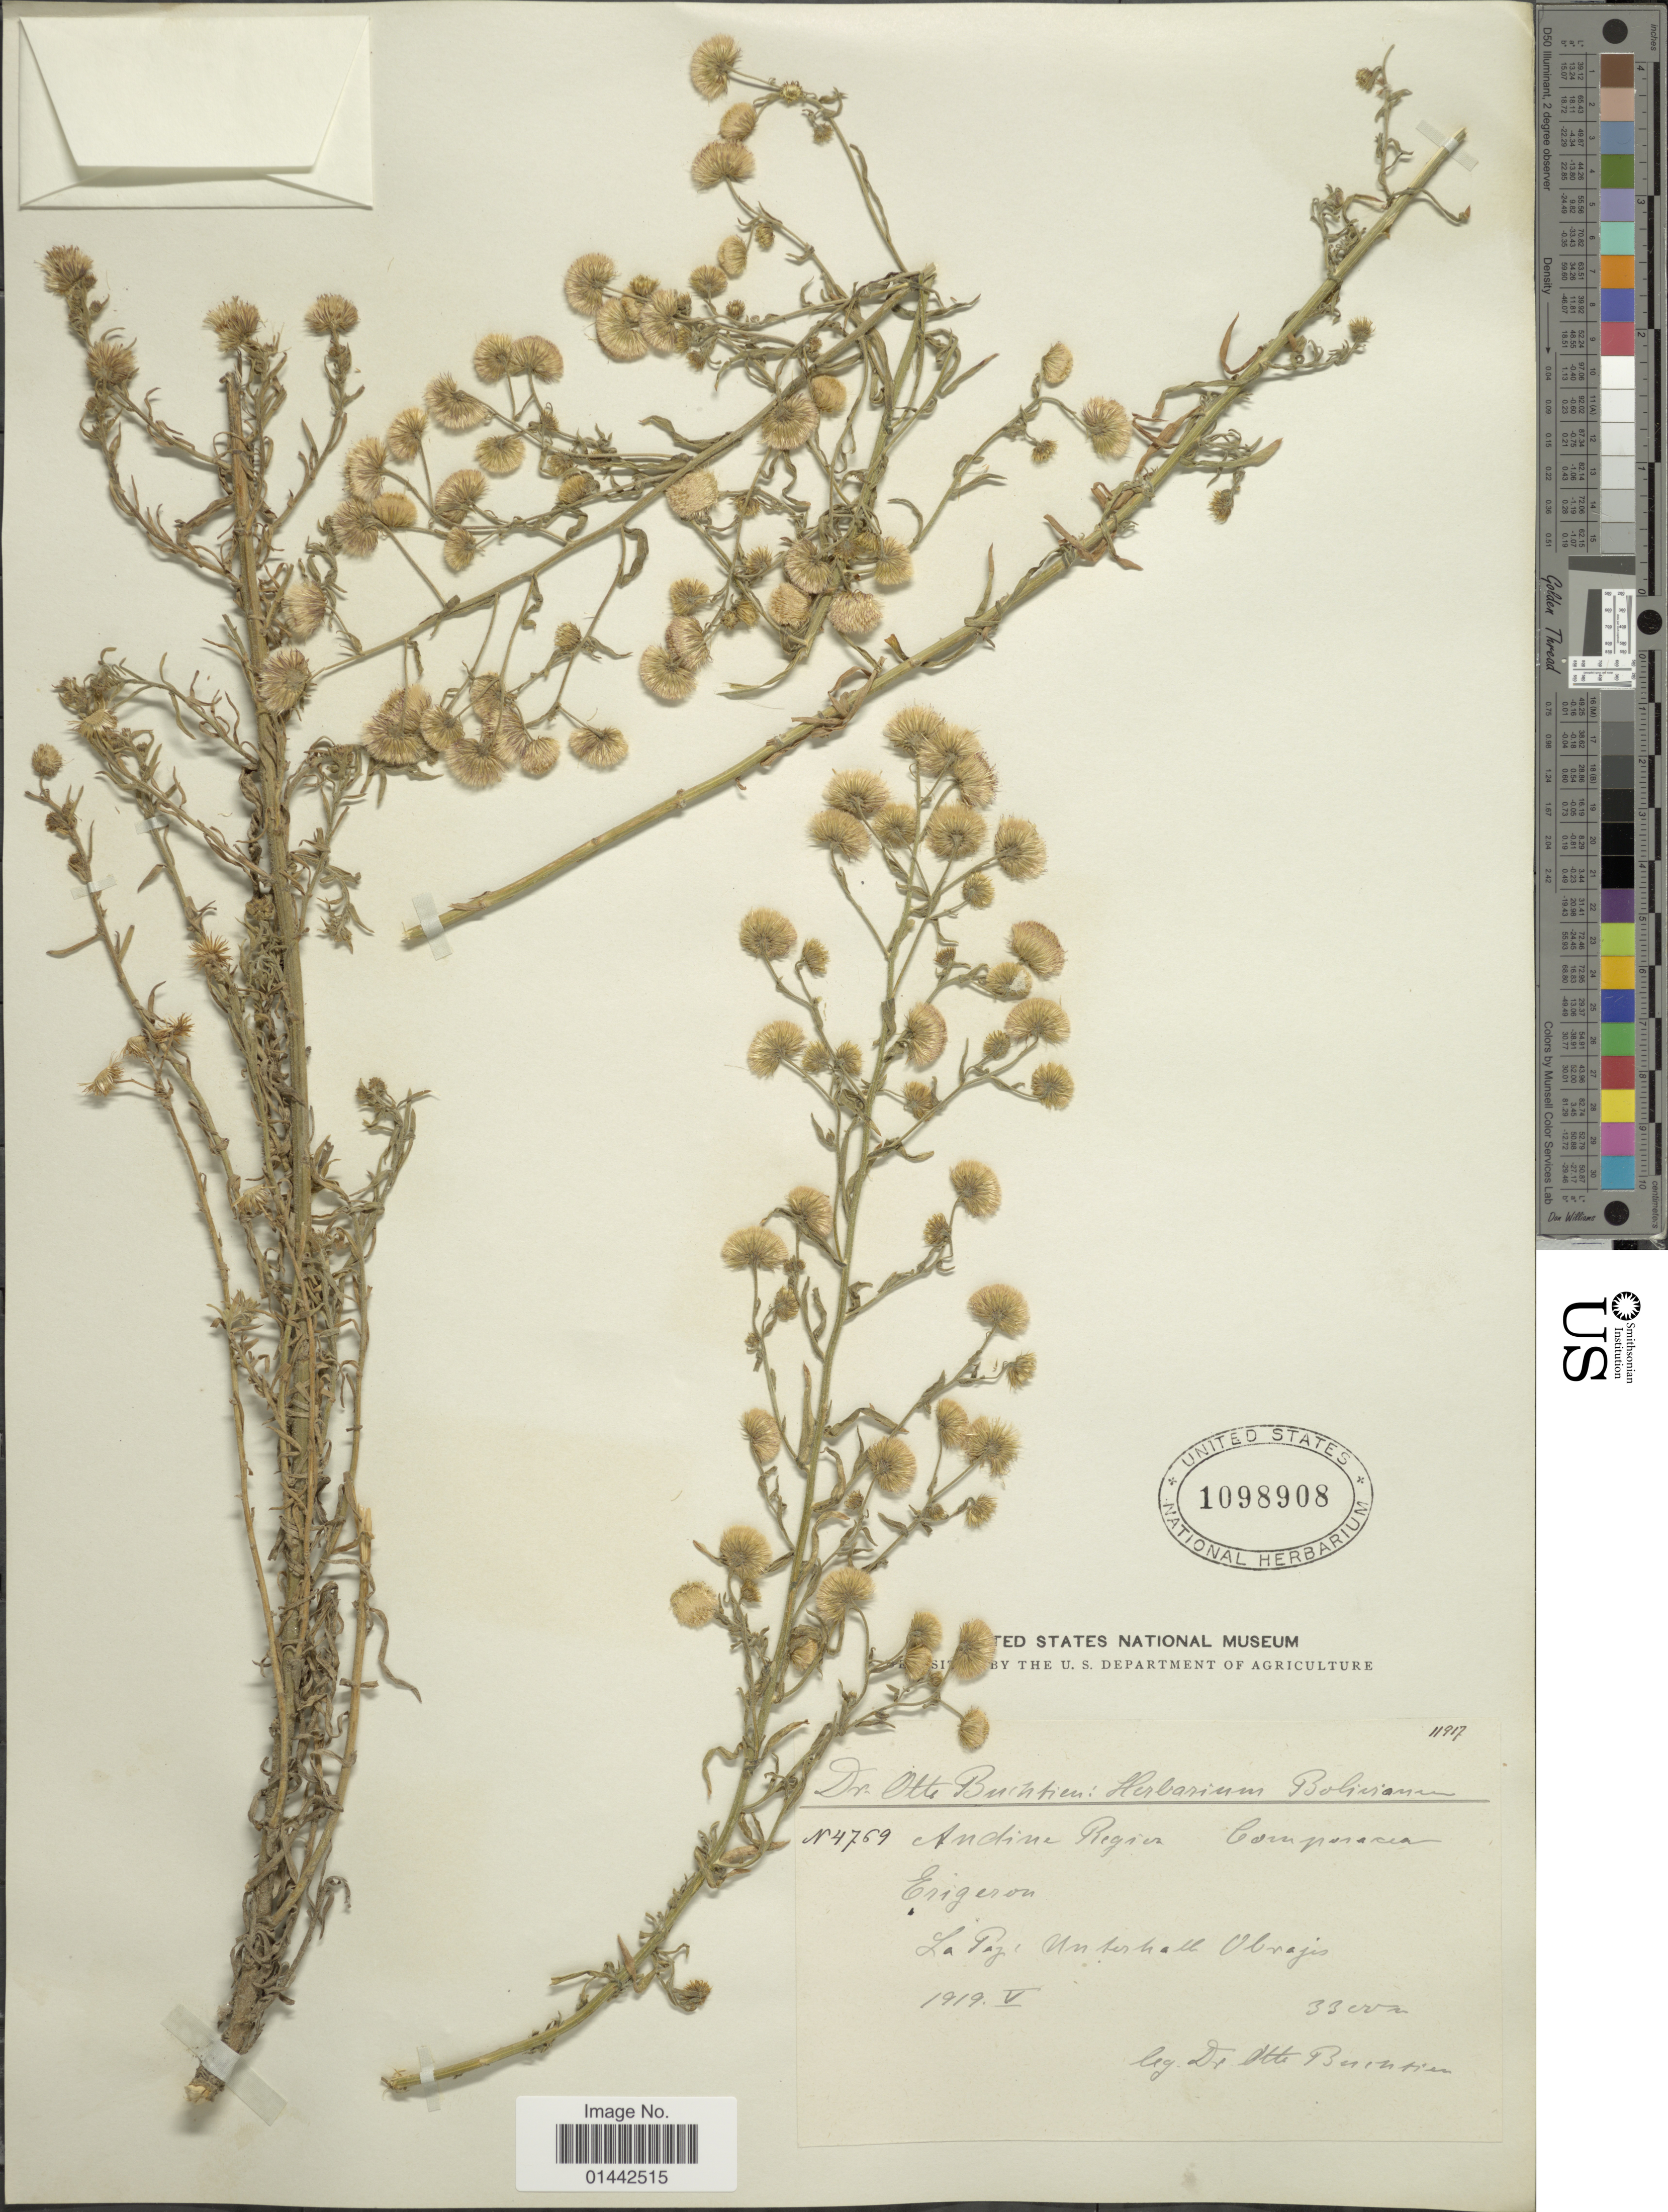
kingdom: Plantae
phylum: Tracheophyta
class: Magnoliopsida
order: Asterales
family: Asteraceae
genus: Erigeron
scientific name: Erigeron sp.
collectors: O. Buchtien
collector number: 4769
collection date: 1919-05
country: Bolivia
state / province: La Paz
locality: Unterhalb Obrajes, andine region.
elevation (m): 3300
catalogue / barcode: US 1098908